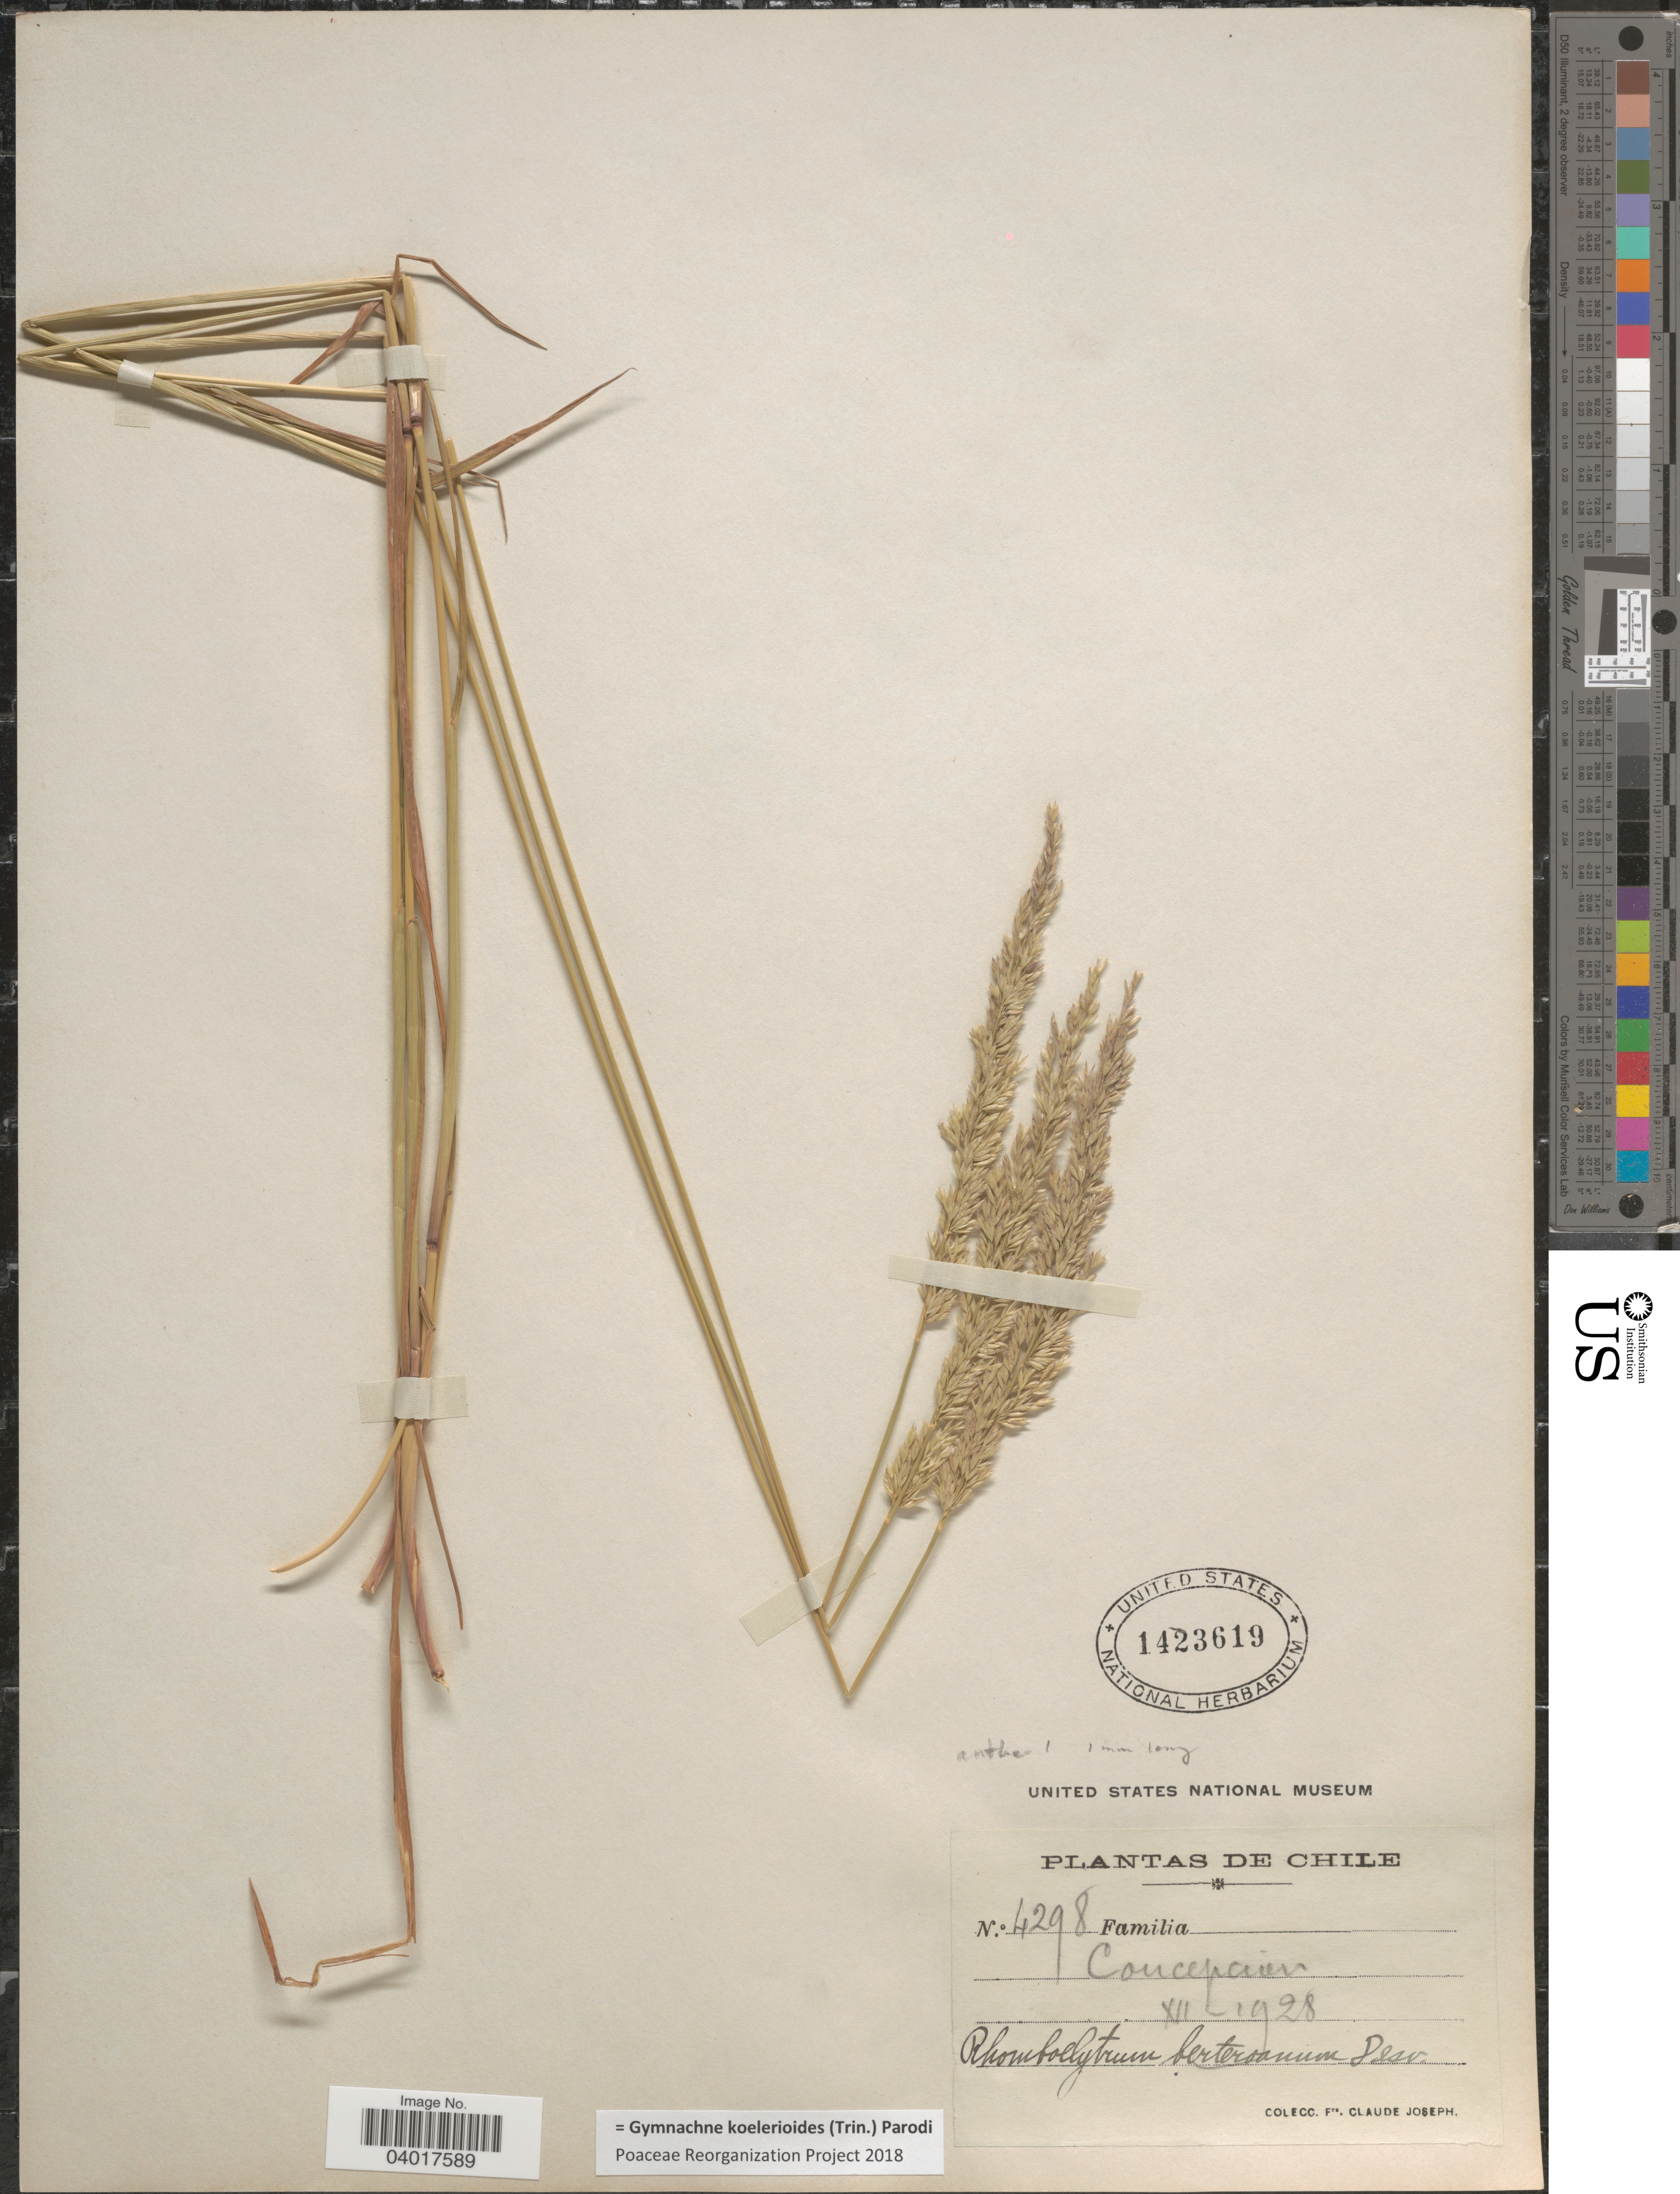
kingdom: Plantae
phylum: Tracheophyta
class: Liliopsida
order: Poales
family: Poaceae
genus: Rhombolytrum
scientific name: Rhombolytrum koelerioides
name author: (Trin.) L.N. Silva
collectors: Bro. Claude-Joseph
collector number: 4298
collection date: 1928-12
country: Chile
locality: Concepcion.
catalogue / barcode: US 1423619